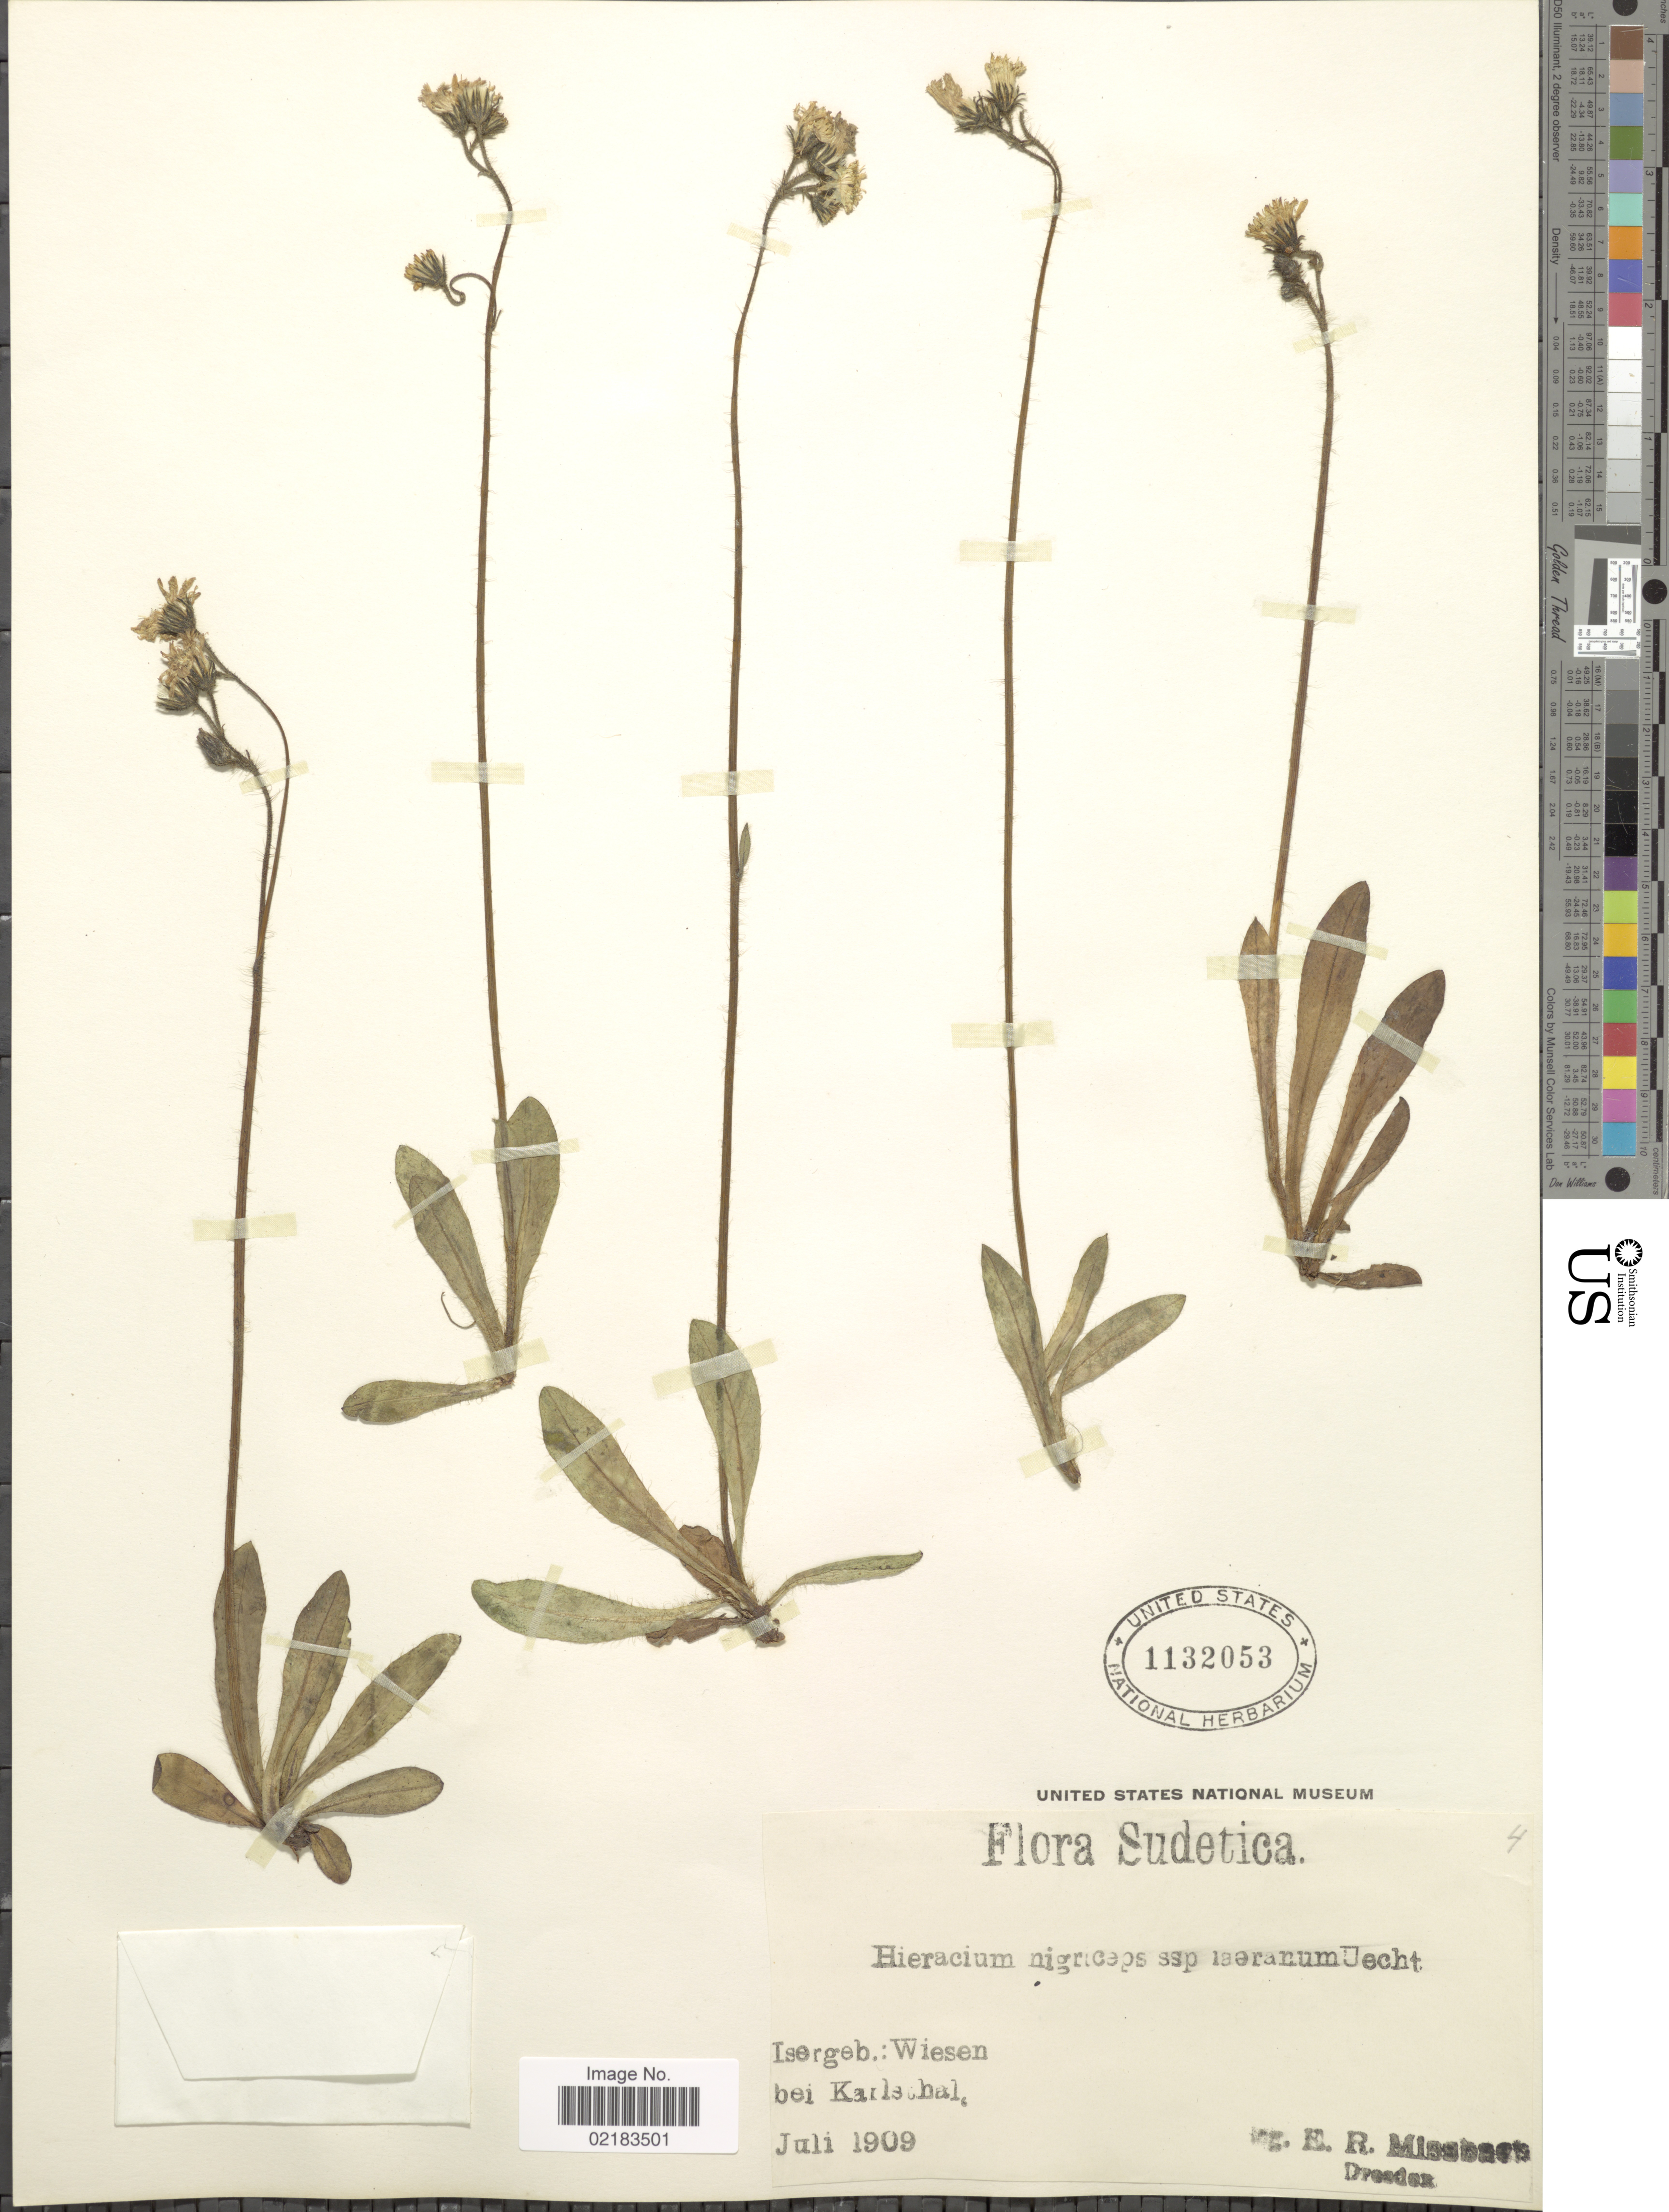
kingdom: Plantae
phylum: Tracheophyta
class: Magnoliopsida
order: Asterales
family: Asteraceae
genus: Hieracium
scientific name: Hieracium nigriceps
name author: Näg. & Peter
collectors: E. Missbach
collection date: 1909-07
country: Czechia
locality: Isergeb.: Wiesen bei Karlschal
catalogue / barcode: US 1132053